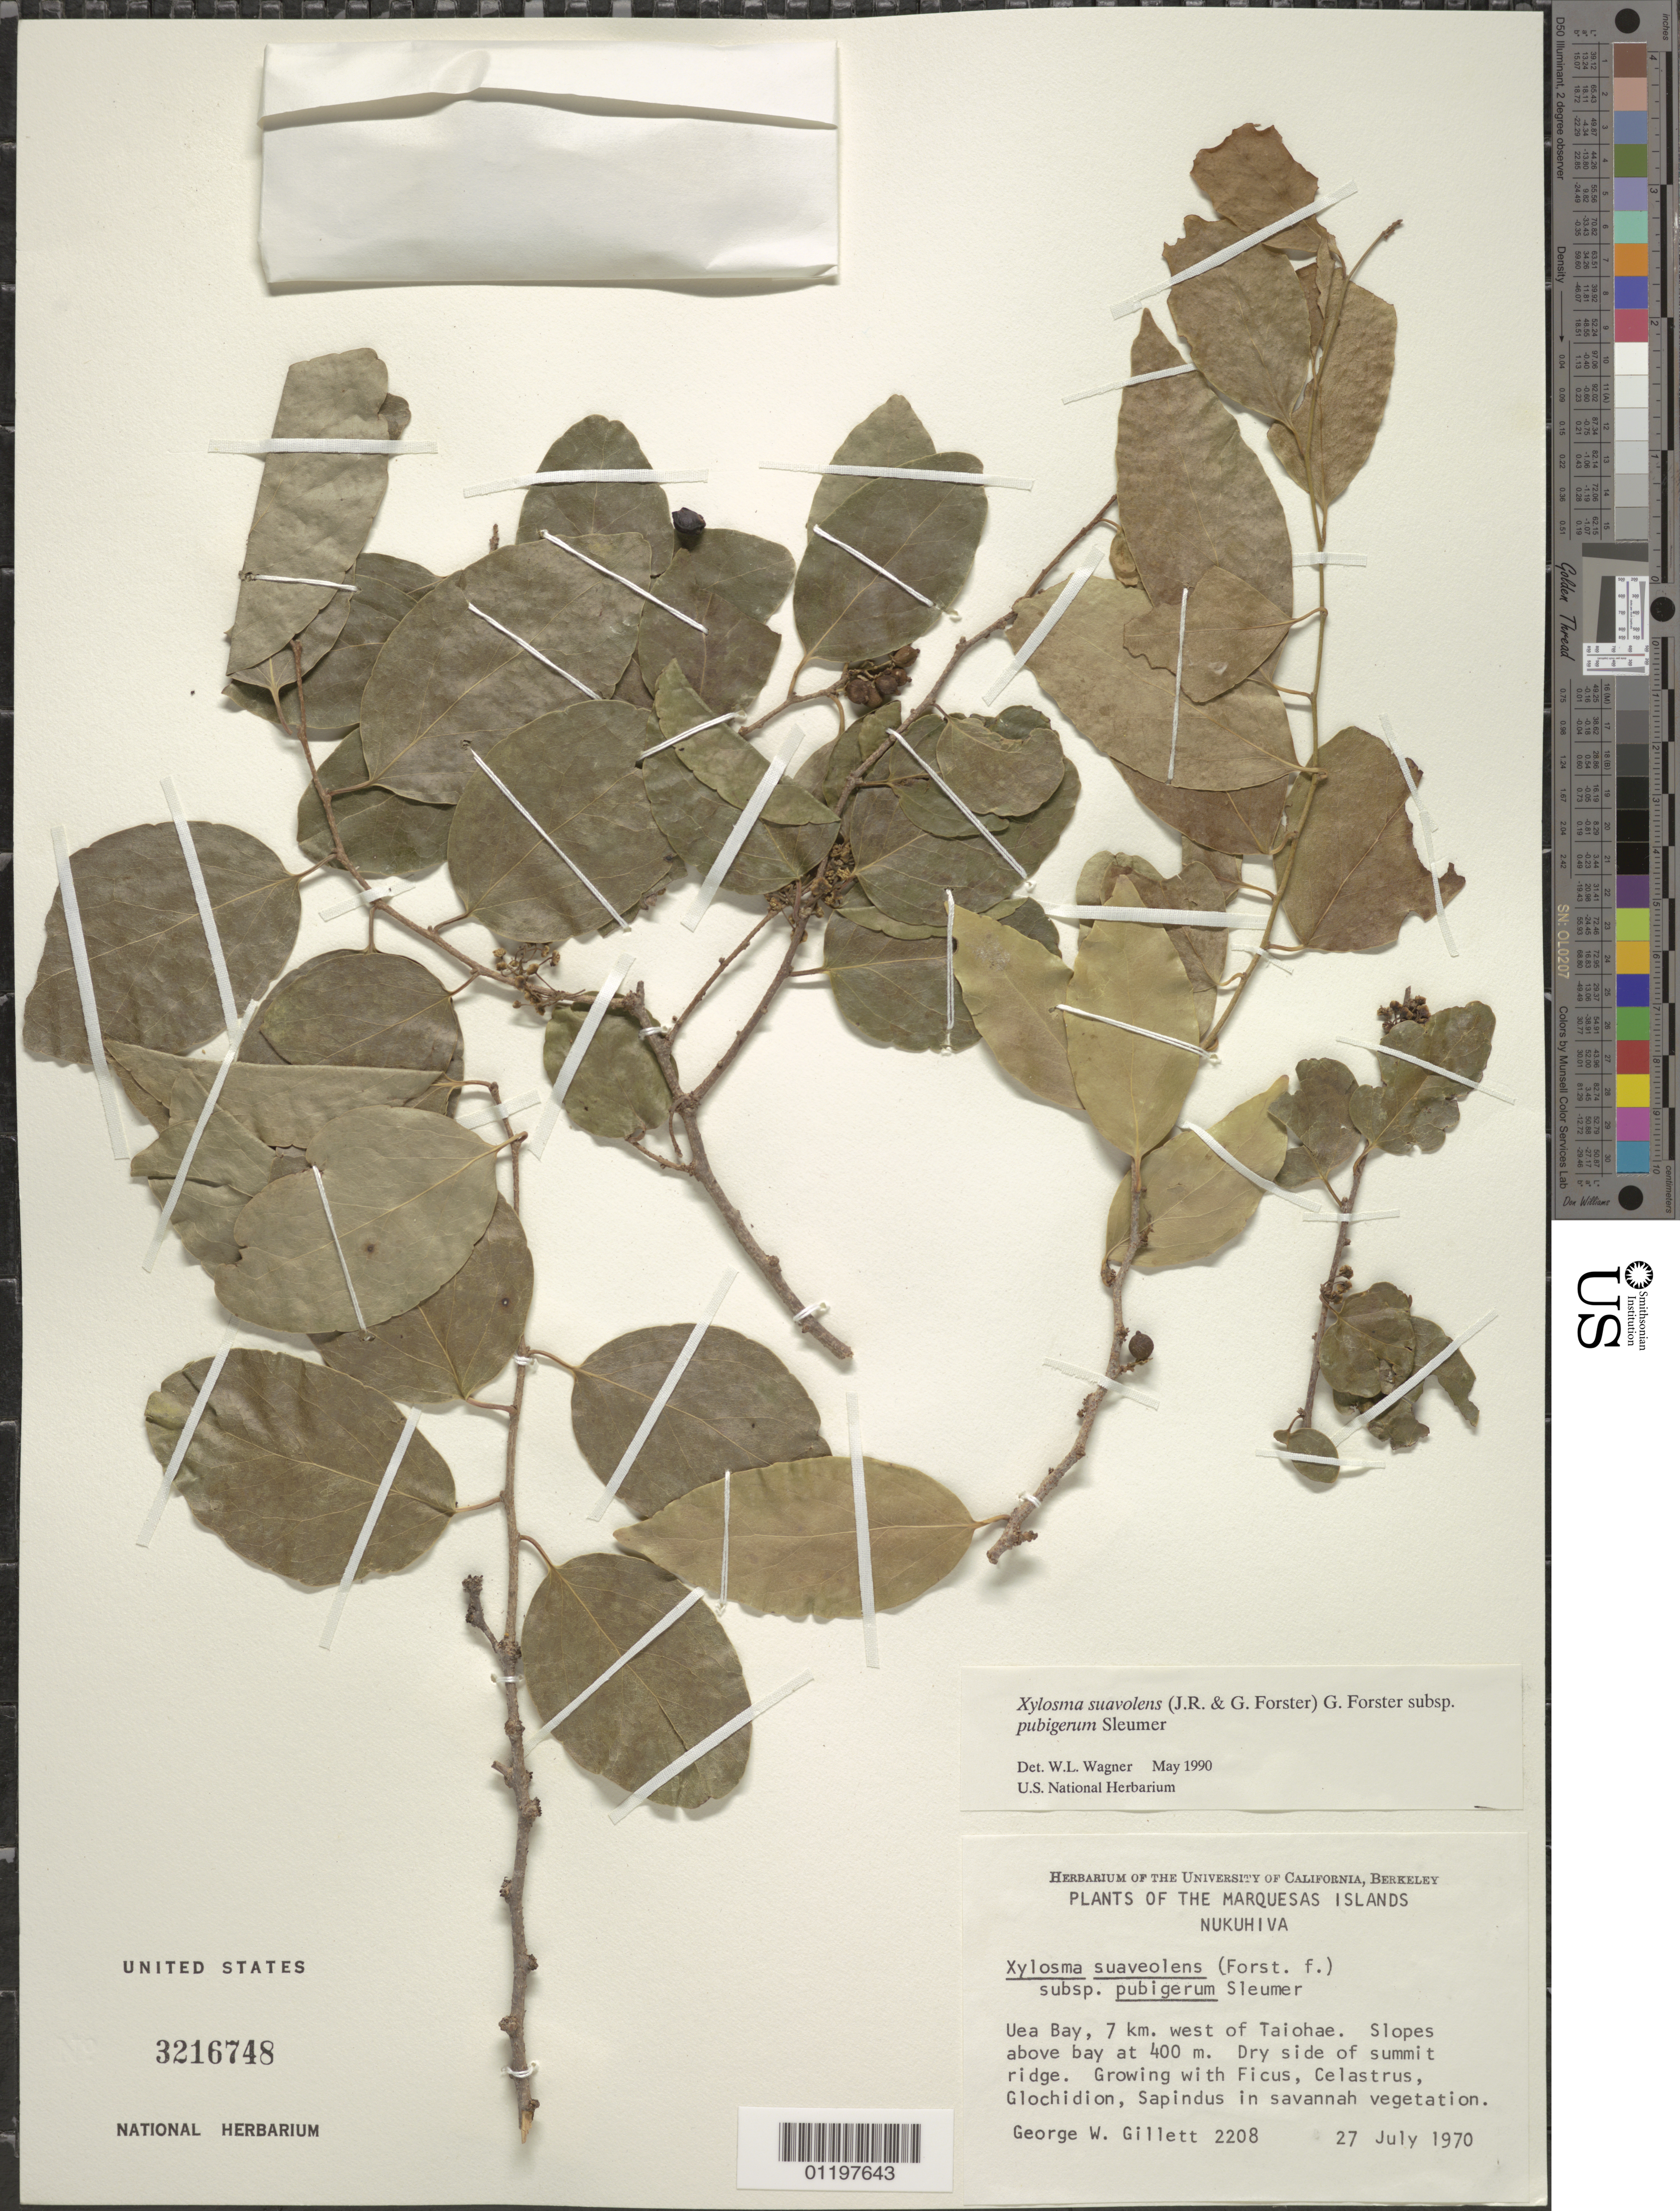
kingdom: Plantae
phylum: Tracheophyta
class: Magnoliopsida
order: Malpighiales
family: Salicaceae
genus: Xylosma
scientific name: Xylosma suaveolens subsp. pubigera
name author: Sleumer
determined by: Wagner, W. L., (BOT), Smithsonian Institution - National Museum of Natural History (UNITED STATES)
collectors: G. Gillett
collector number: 2208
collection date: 1970-07-27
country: French Polynesia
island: Nuku Hiva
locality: Uea Bay, 7 km W of Taiohae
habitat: Slopes above bay, dry side of summit ridge, with Ficus, Maytenus, Glochidion, Sapindus in savannah vegetation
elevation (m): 400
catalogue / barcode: US 3216748